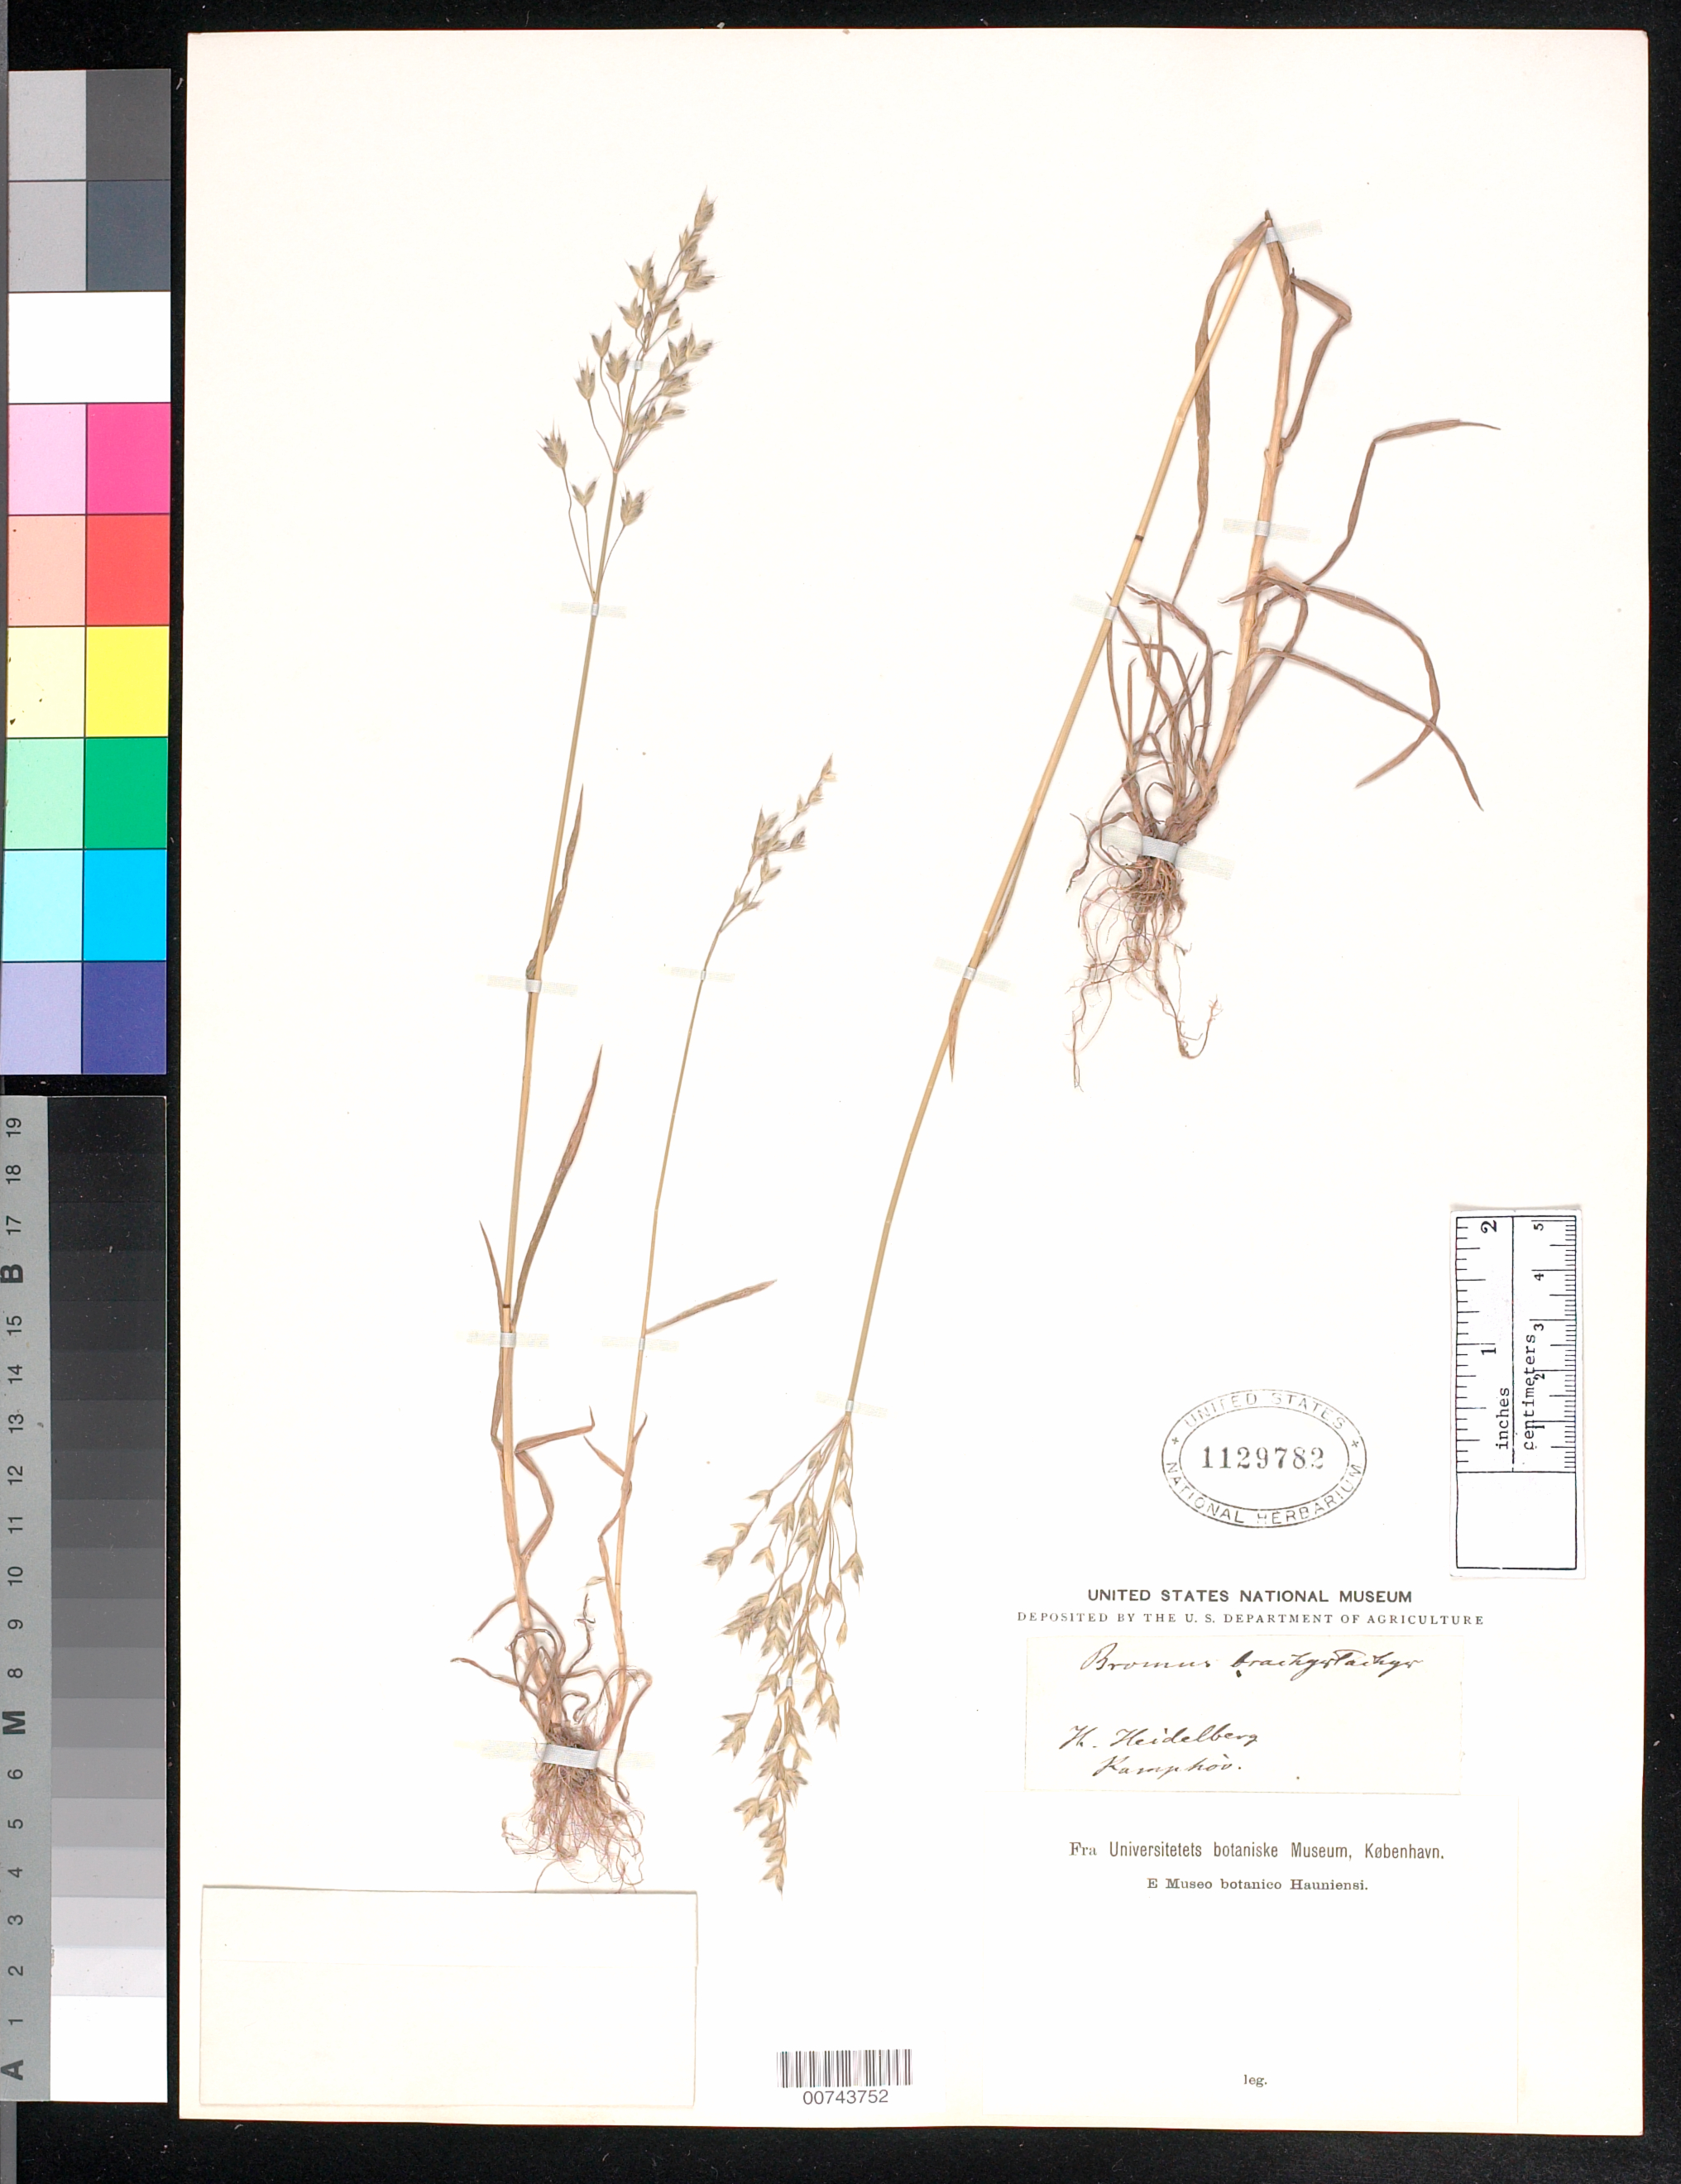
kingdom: Plantae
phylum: Tracheophyta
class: Liliopsida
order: Poales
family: Poaceae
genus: Bromus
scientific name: Bromus brachystachys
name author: Hornung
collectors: -. Kamphov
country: Germany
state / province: Baden-Wurttemberg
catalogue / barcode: US 1129782